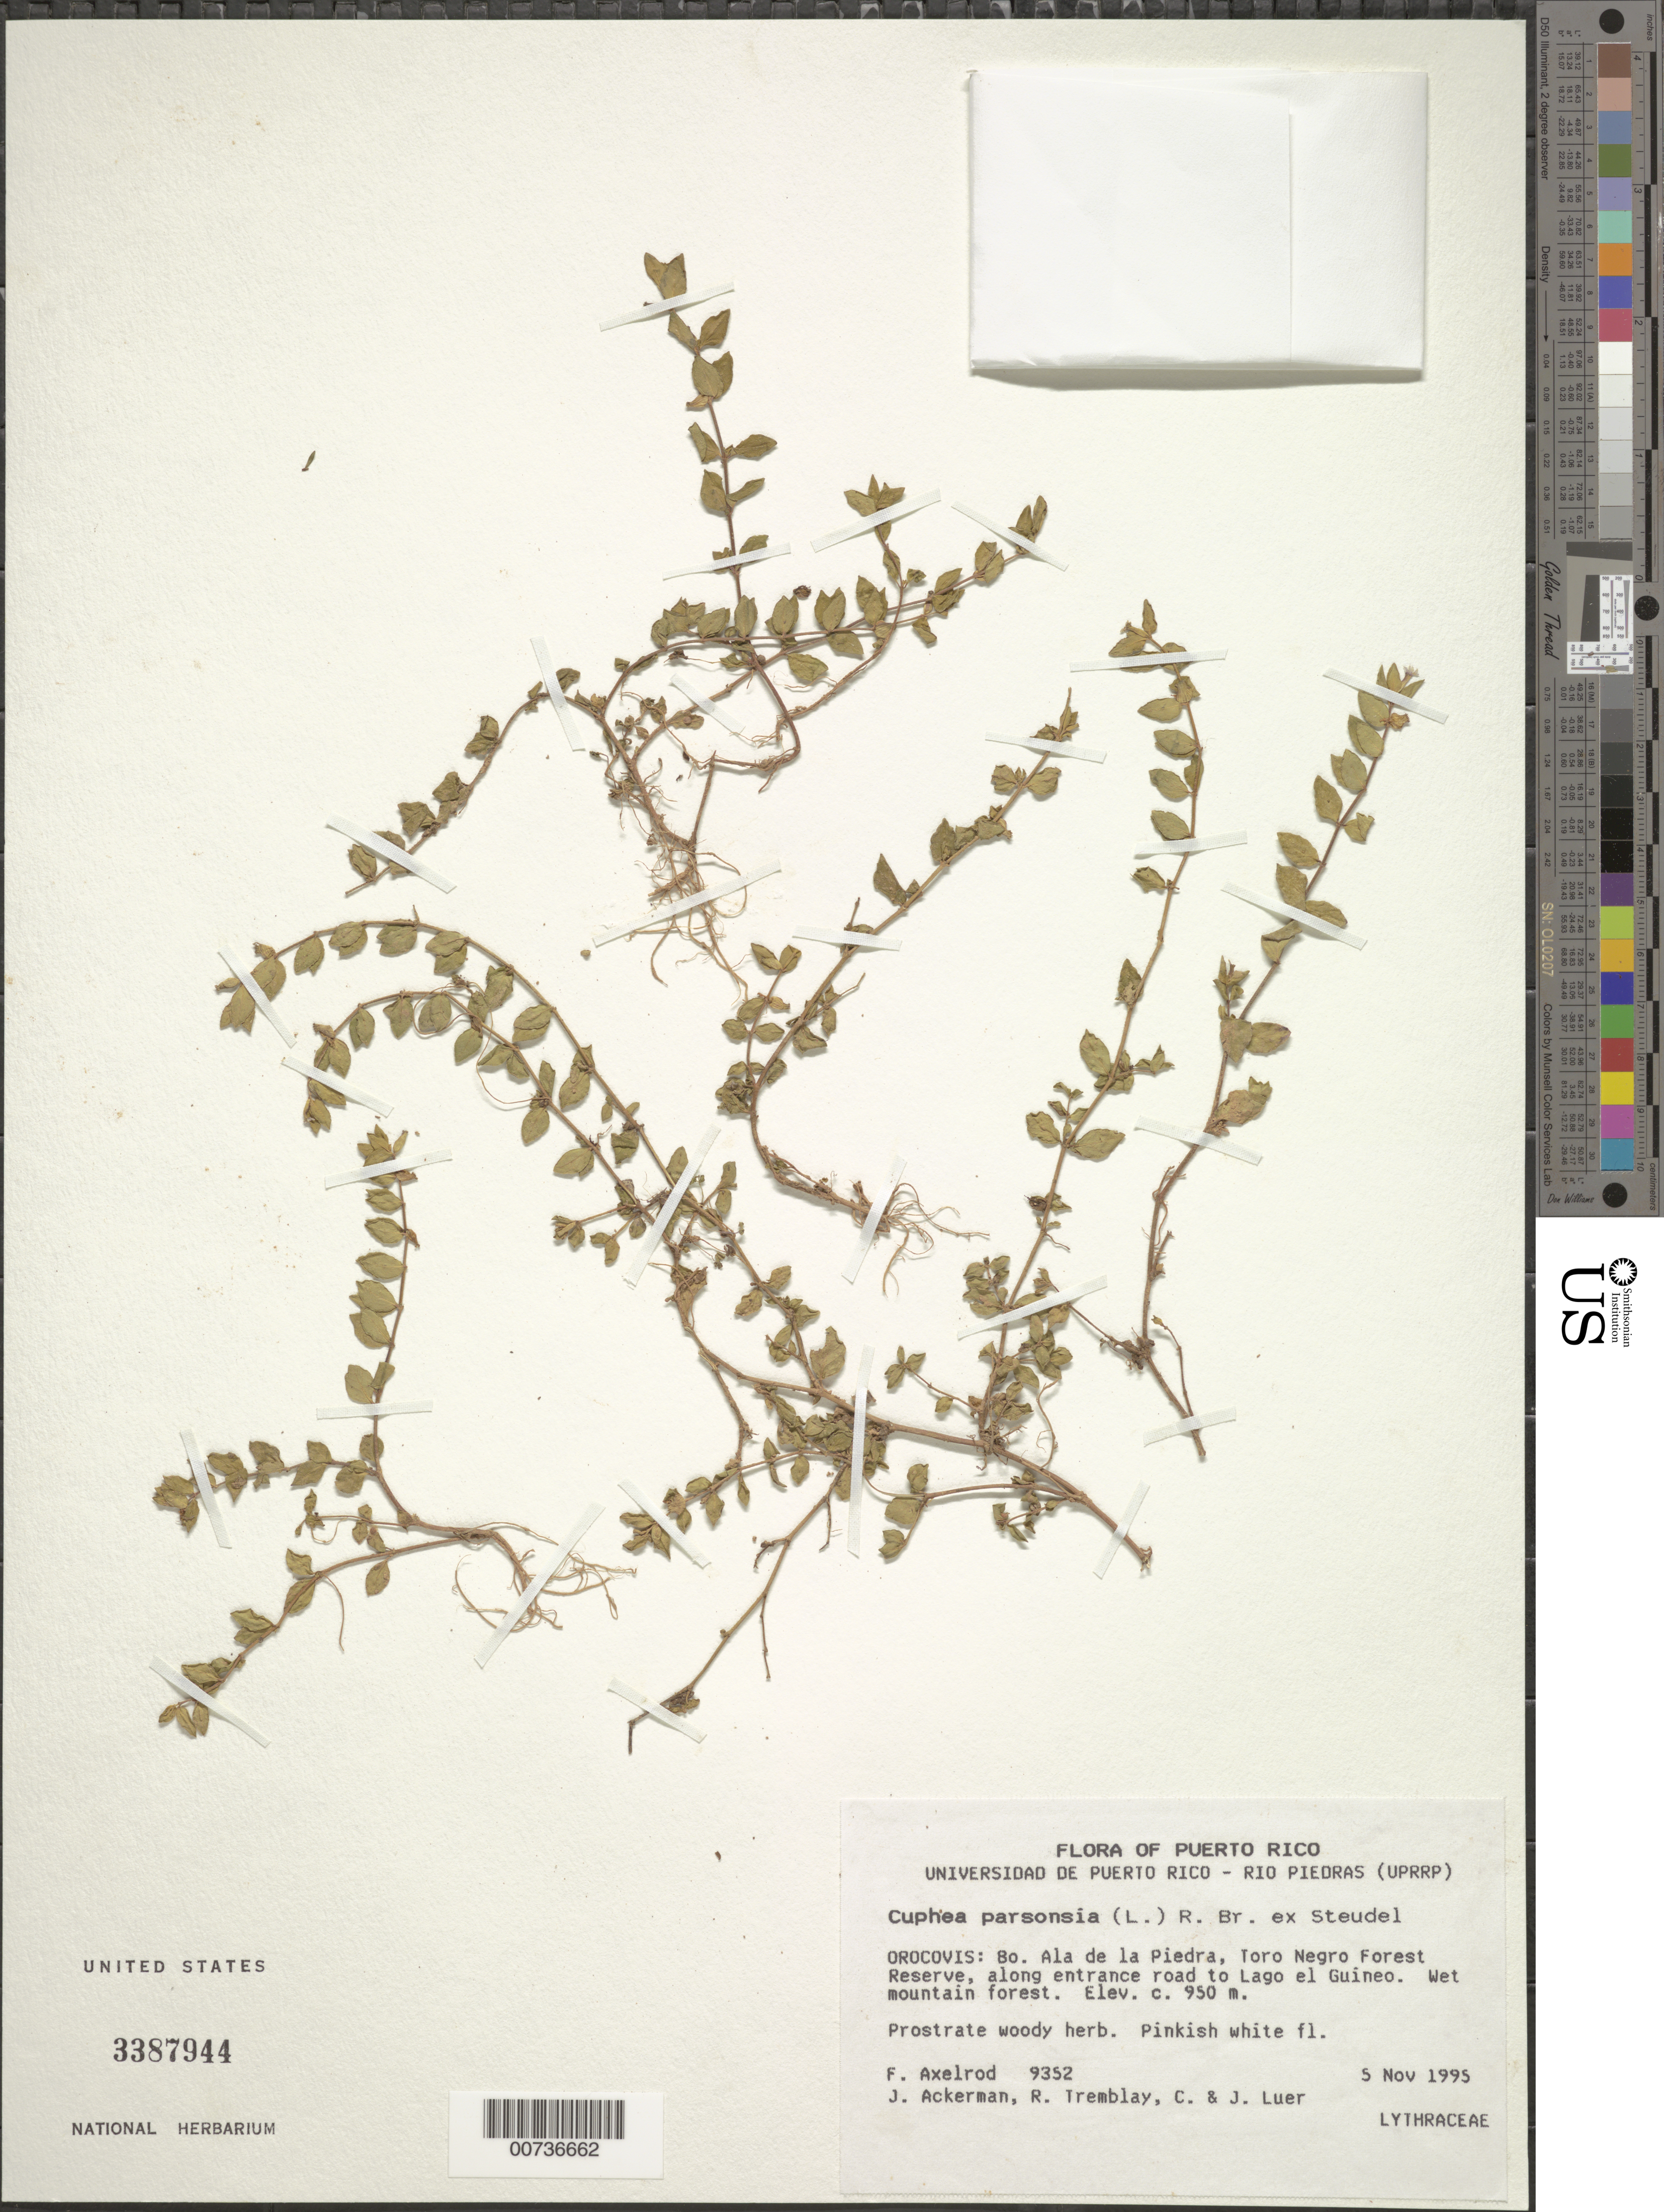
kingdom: Plantae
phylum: Tracheophyta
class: Magnoliopsida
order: Myrtales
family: Lythraceae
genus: Cuphea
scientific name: Cuphea parsonsia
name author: (L.) R. Br. ex Steud.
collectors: F. S. Axelrod, J. Ackerman, C. Tremblay & J. P. Luer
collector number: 9352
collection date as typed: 05 Nov 1995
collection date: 1995-11-05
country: Puerto Rico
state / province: Orocovis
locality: Orocovis: Barrio Ala de la Piedra, Toro Negro Forest Reserve, along entrance road to Lago El Guineo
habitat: Wet mountain forest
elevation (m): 950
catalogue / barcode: US 3387944